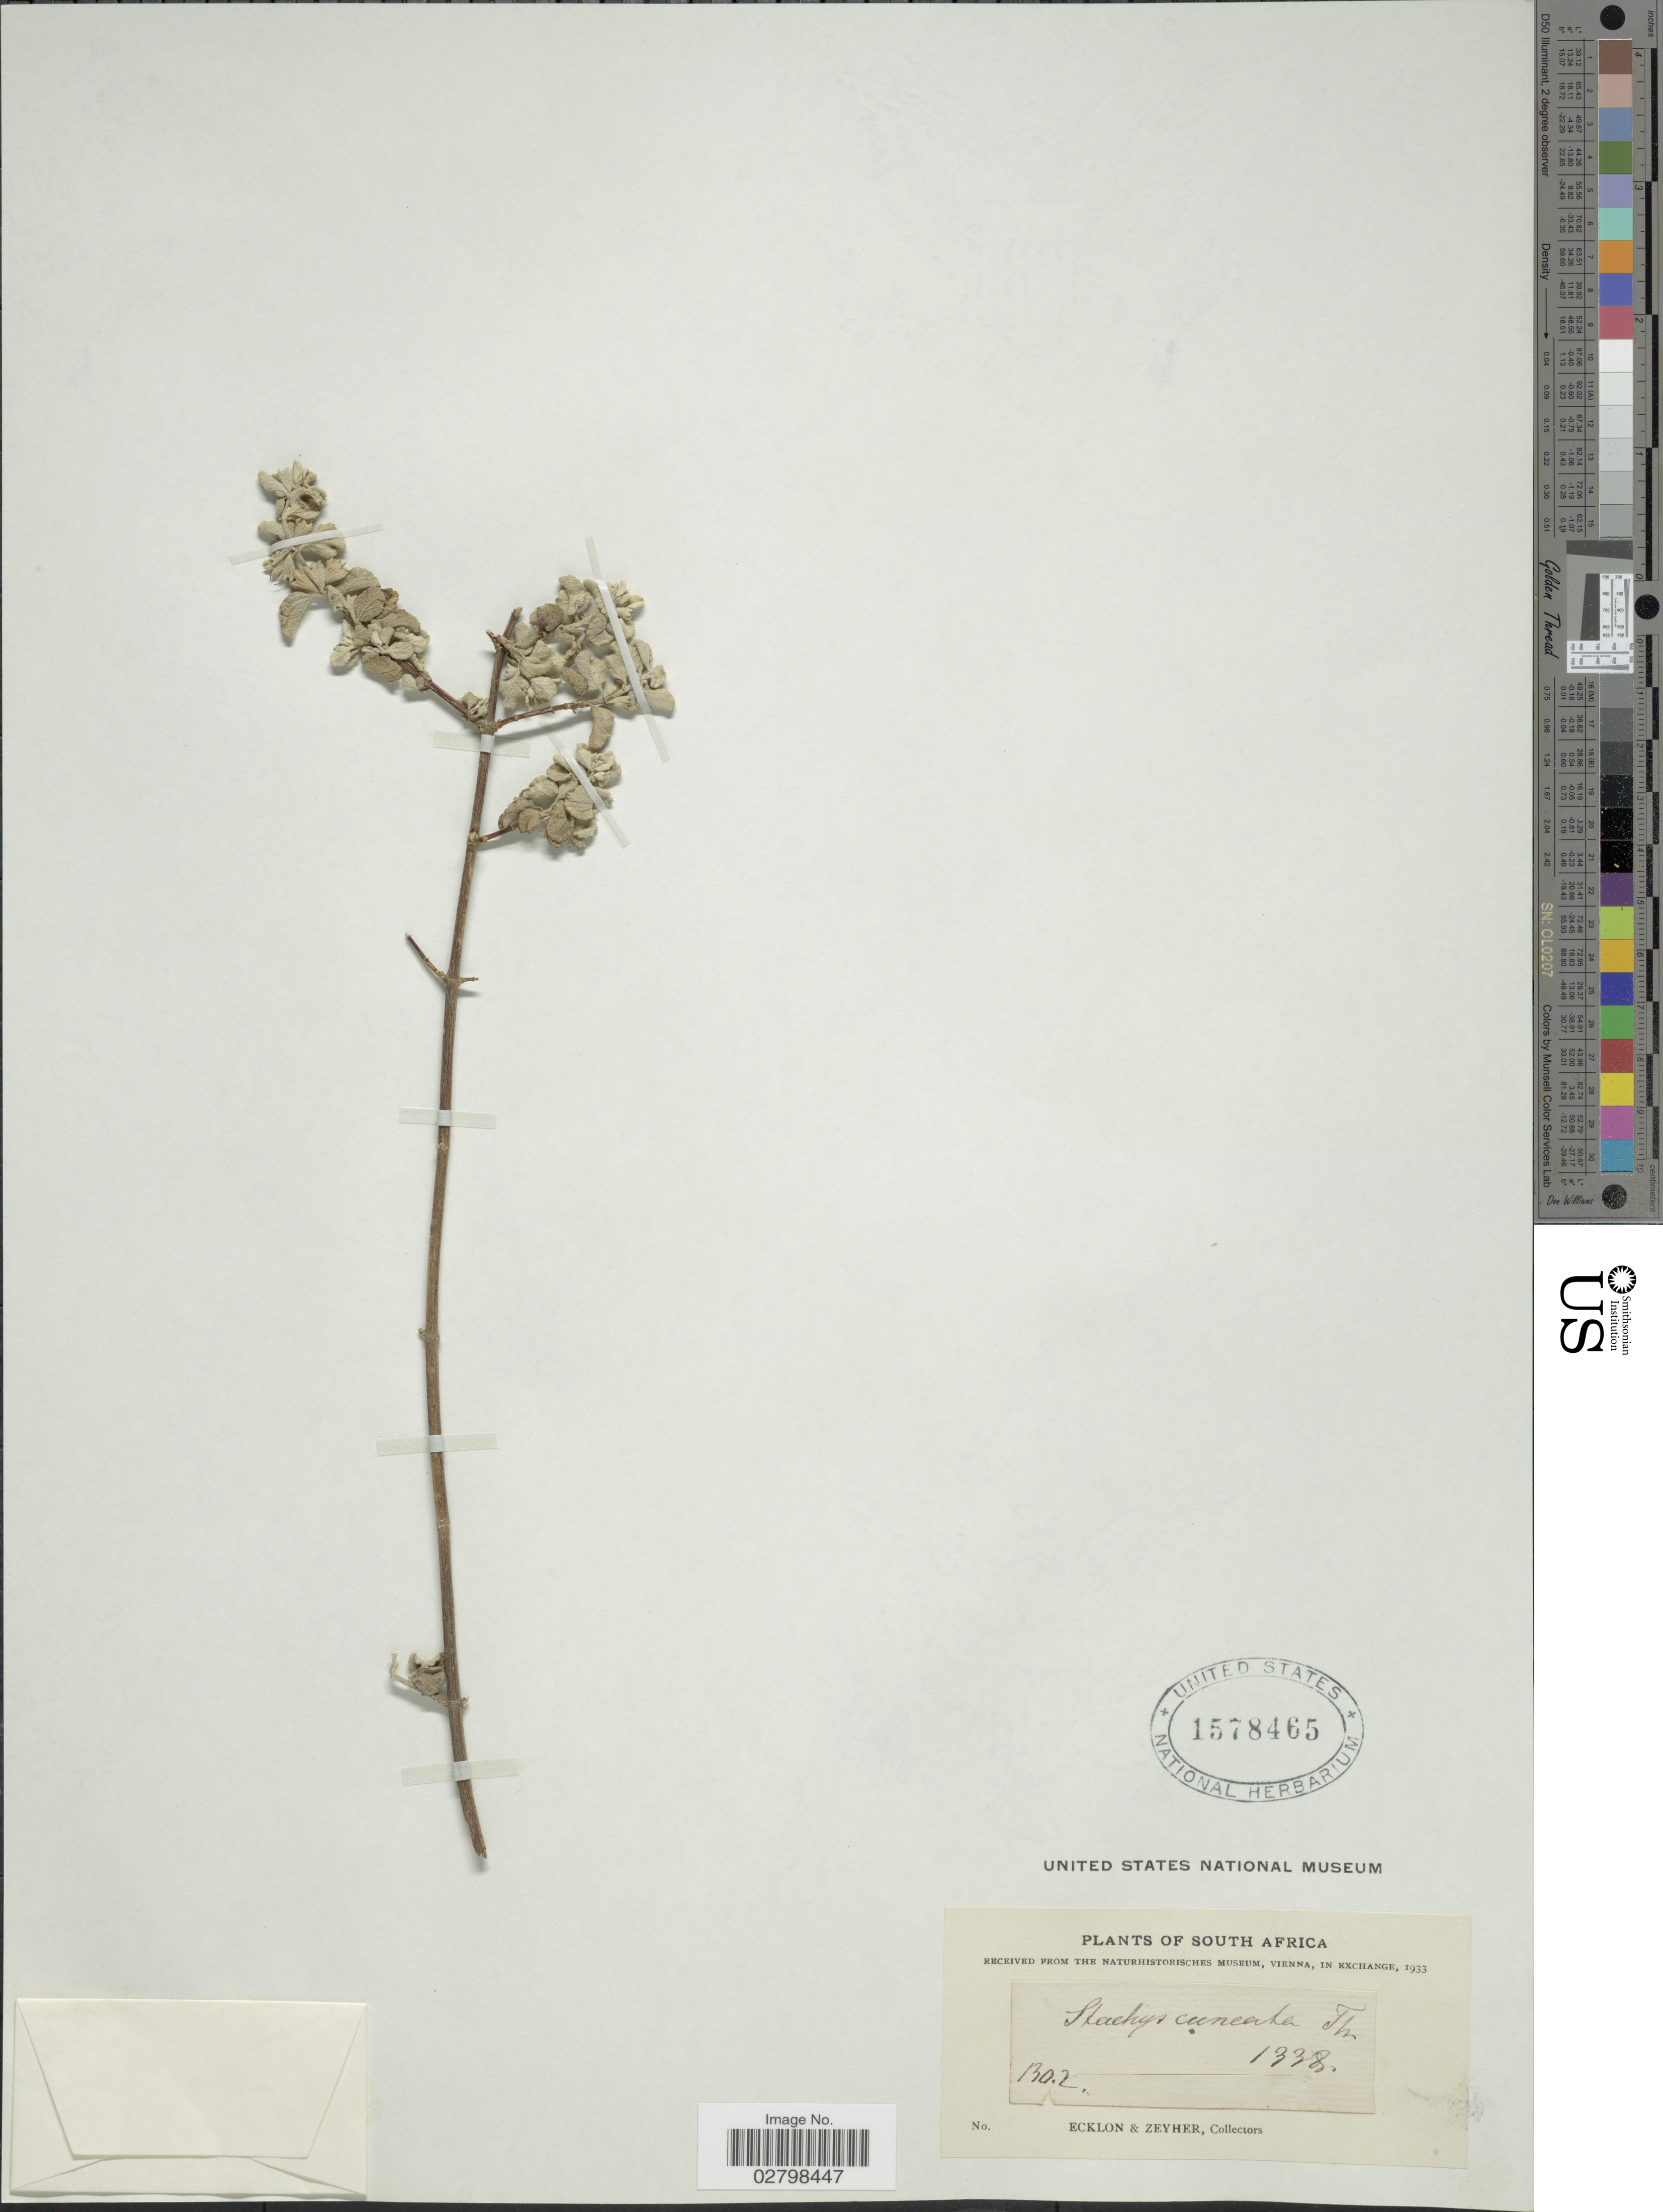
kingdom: Plantae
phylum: Tracheophyta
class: Magnoliopsida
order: Lamiales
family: Lamiaceae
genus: Stachys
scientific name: Stachys cuneata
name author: Banks ex Benth.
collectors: -. Ecklon & -. Zeyher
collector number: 1302/1338?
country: South Africa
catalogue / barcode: US 1578465